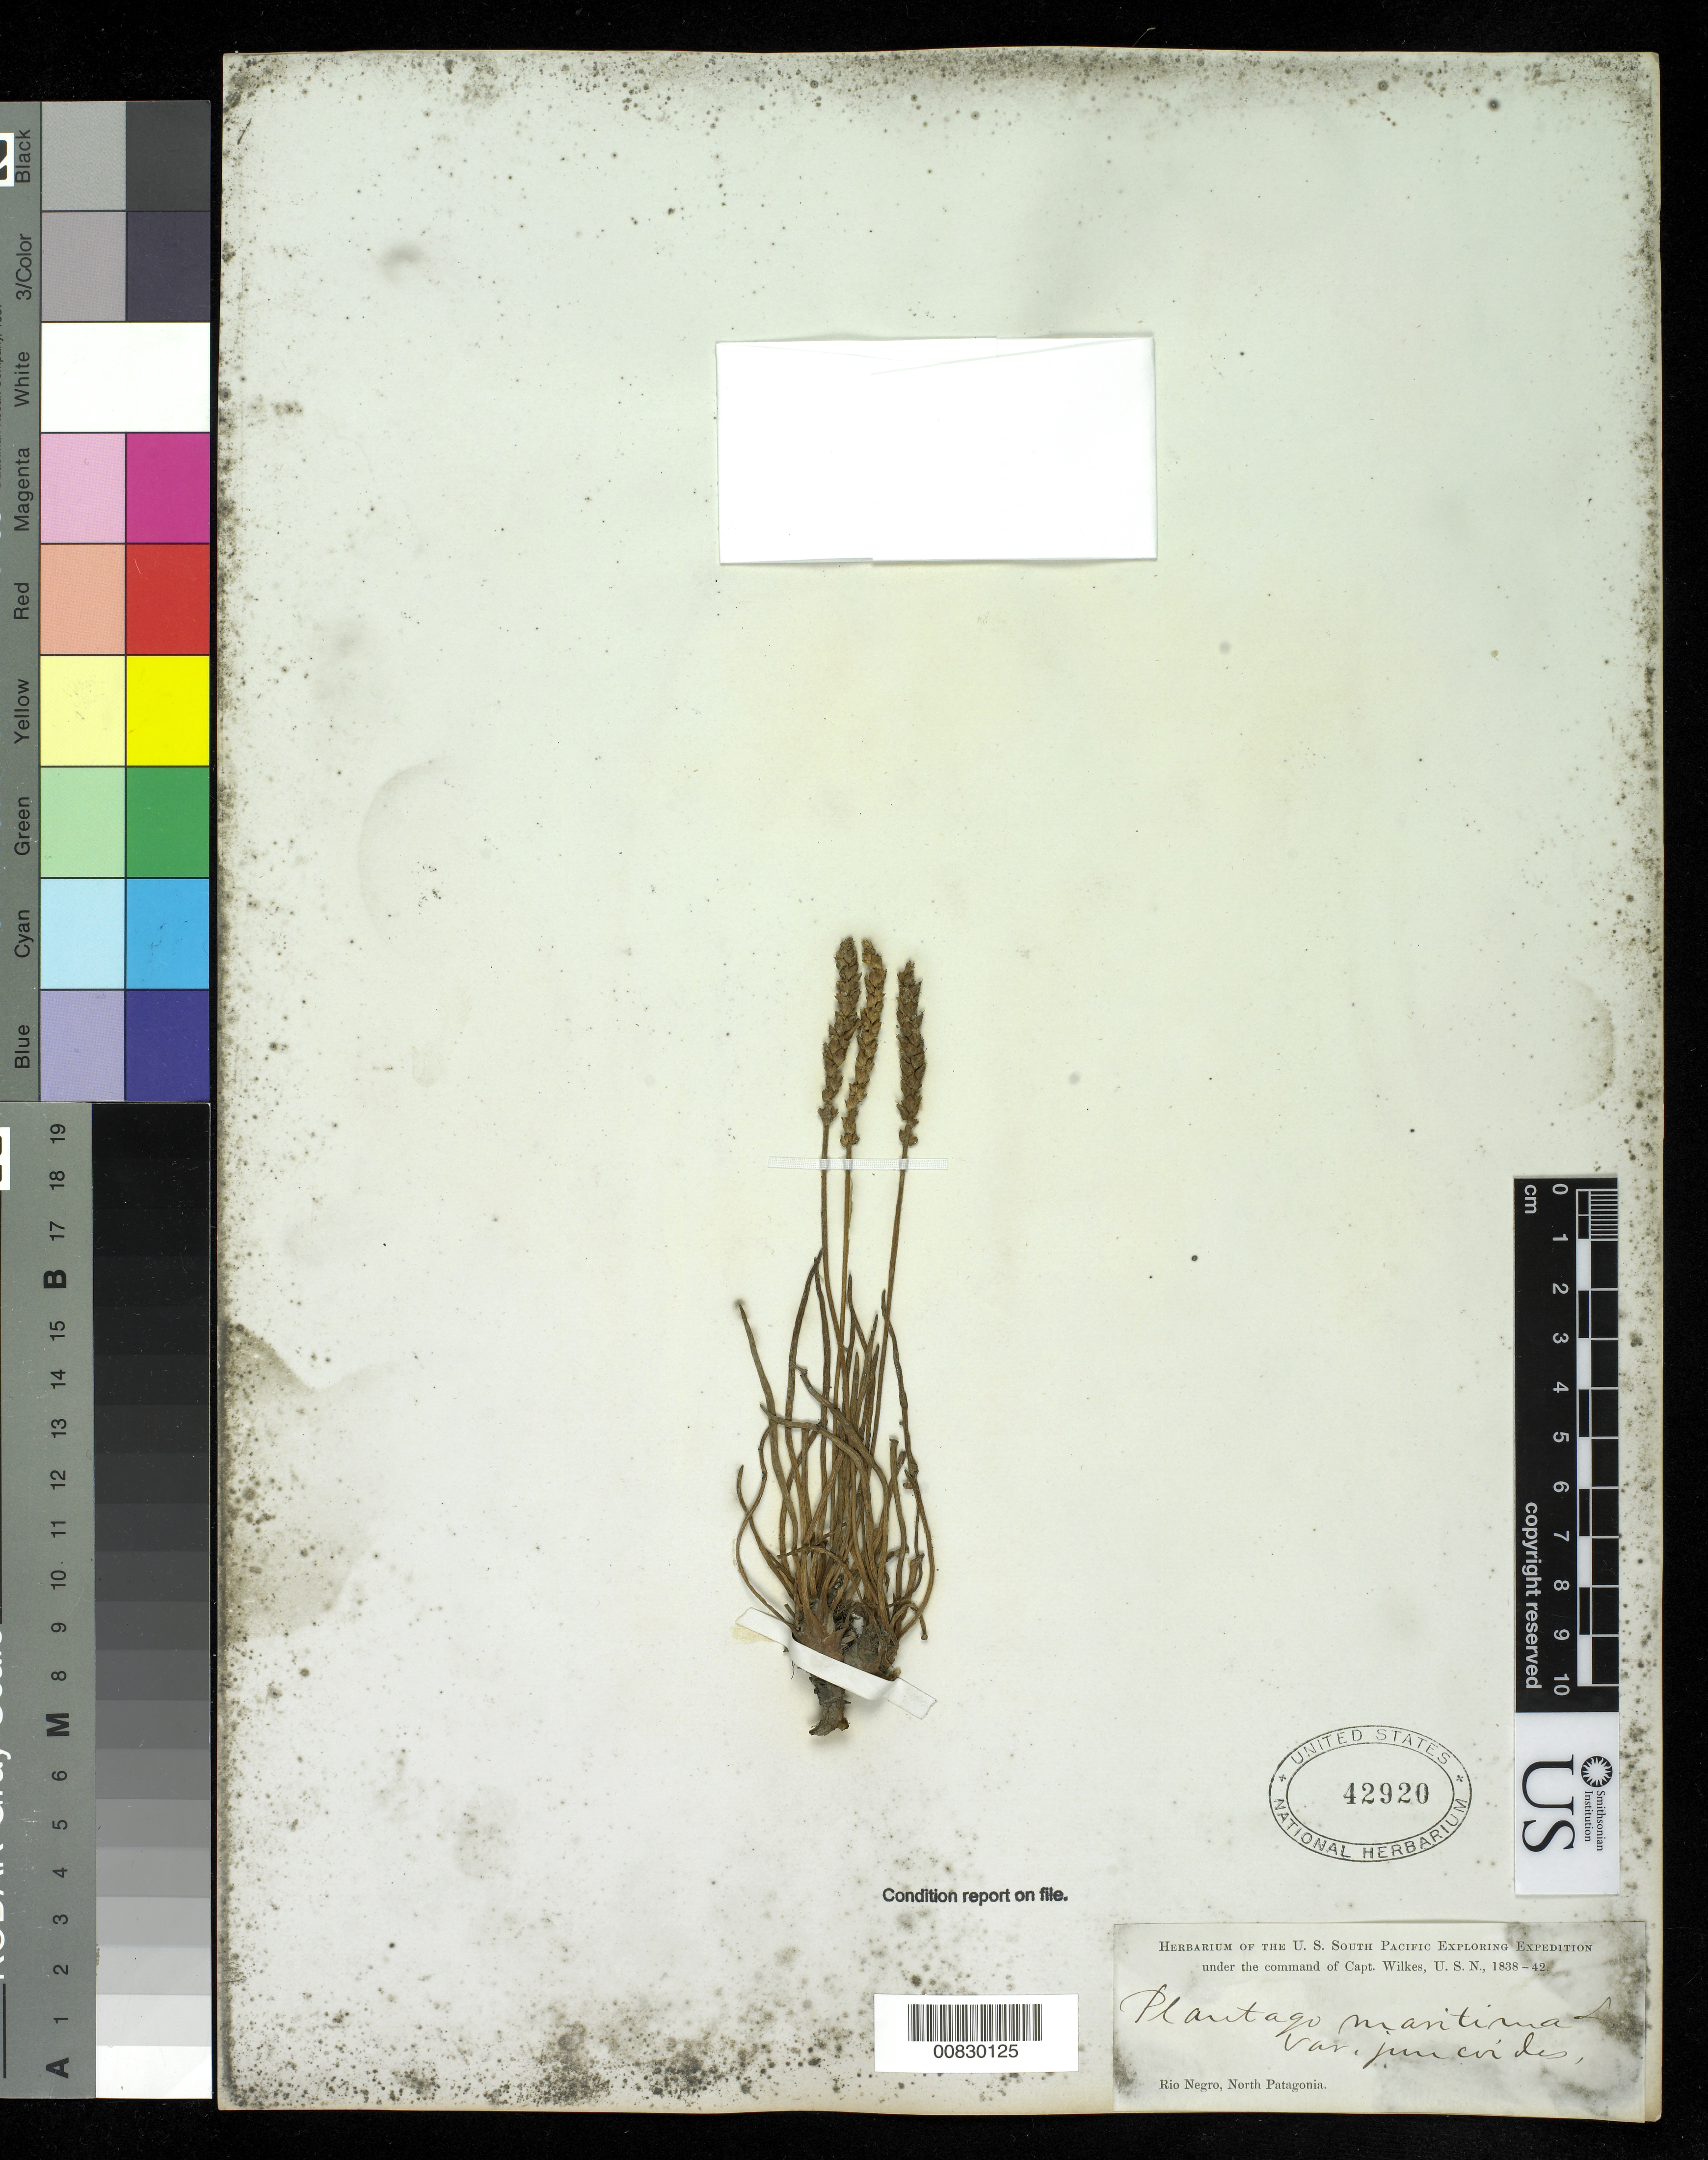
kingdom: Plantae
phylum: Tracheophyta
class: Magnoliopsida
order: Lamiales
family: Plantaginaceae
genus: Plantago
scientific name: Plantago maritima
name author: L.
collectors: Wilkes Explor. Exped.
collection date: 1838/1842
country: Argentina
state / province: Rio Negro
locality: Rio Negro, North Patagonia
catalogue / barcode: US 42920